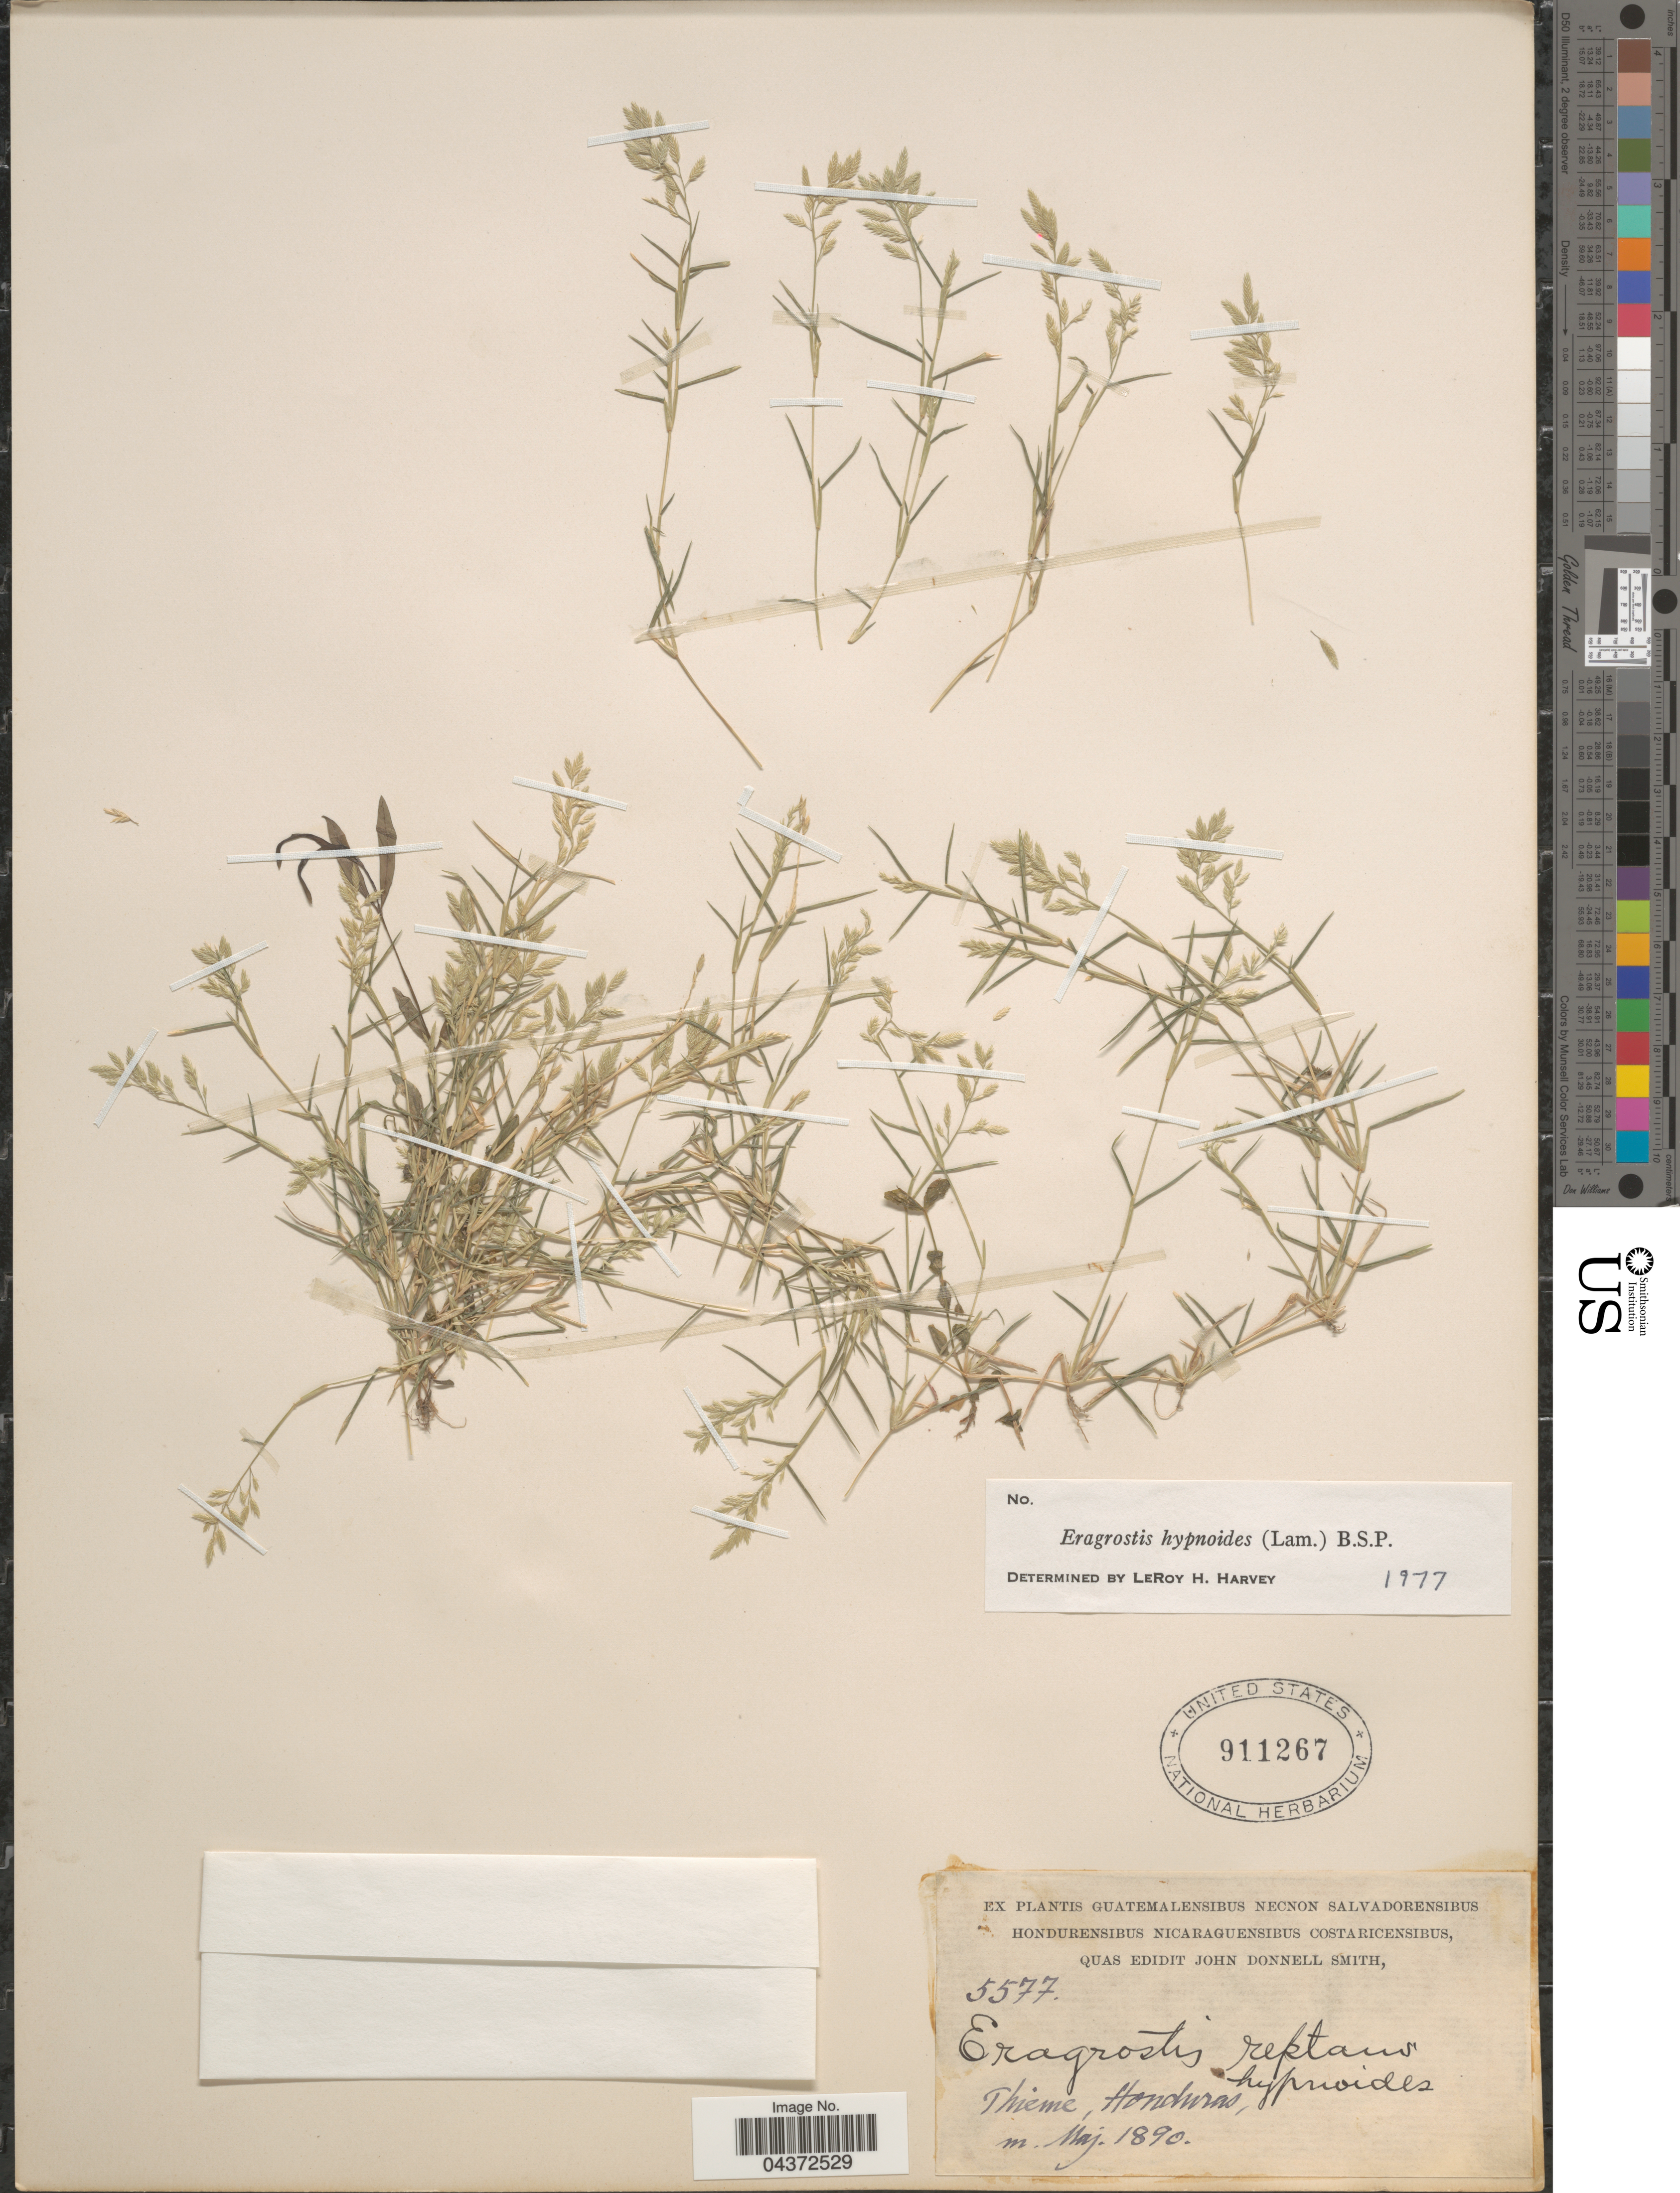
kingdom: Plantae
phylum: Tracheophyta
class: Liliopsida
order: Poales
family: Poaceae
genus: Eragrostis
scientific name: Eragrostis hypnoides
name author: (Lam.) Britton, Stearns & Poggenb.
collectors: Thieme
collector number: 5577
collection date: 1890-05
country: Honduras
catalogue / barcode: US 911267